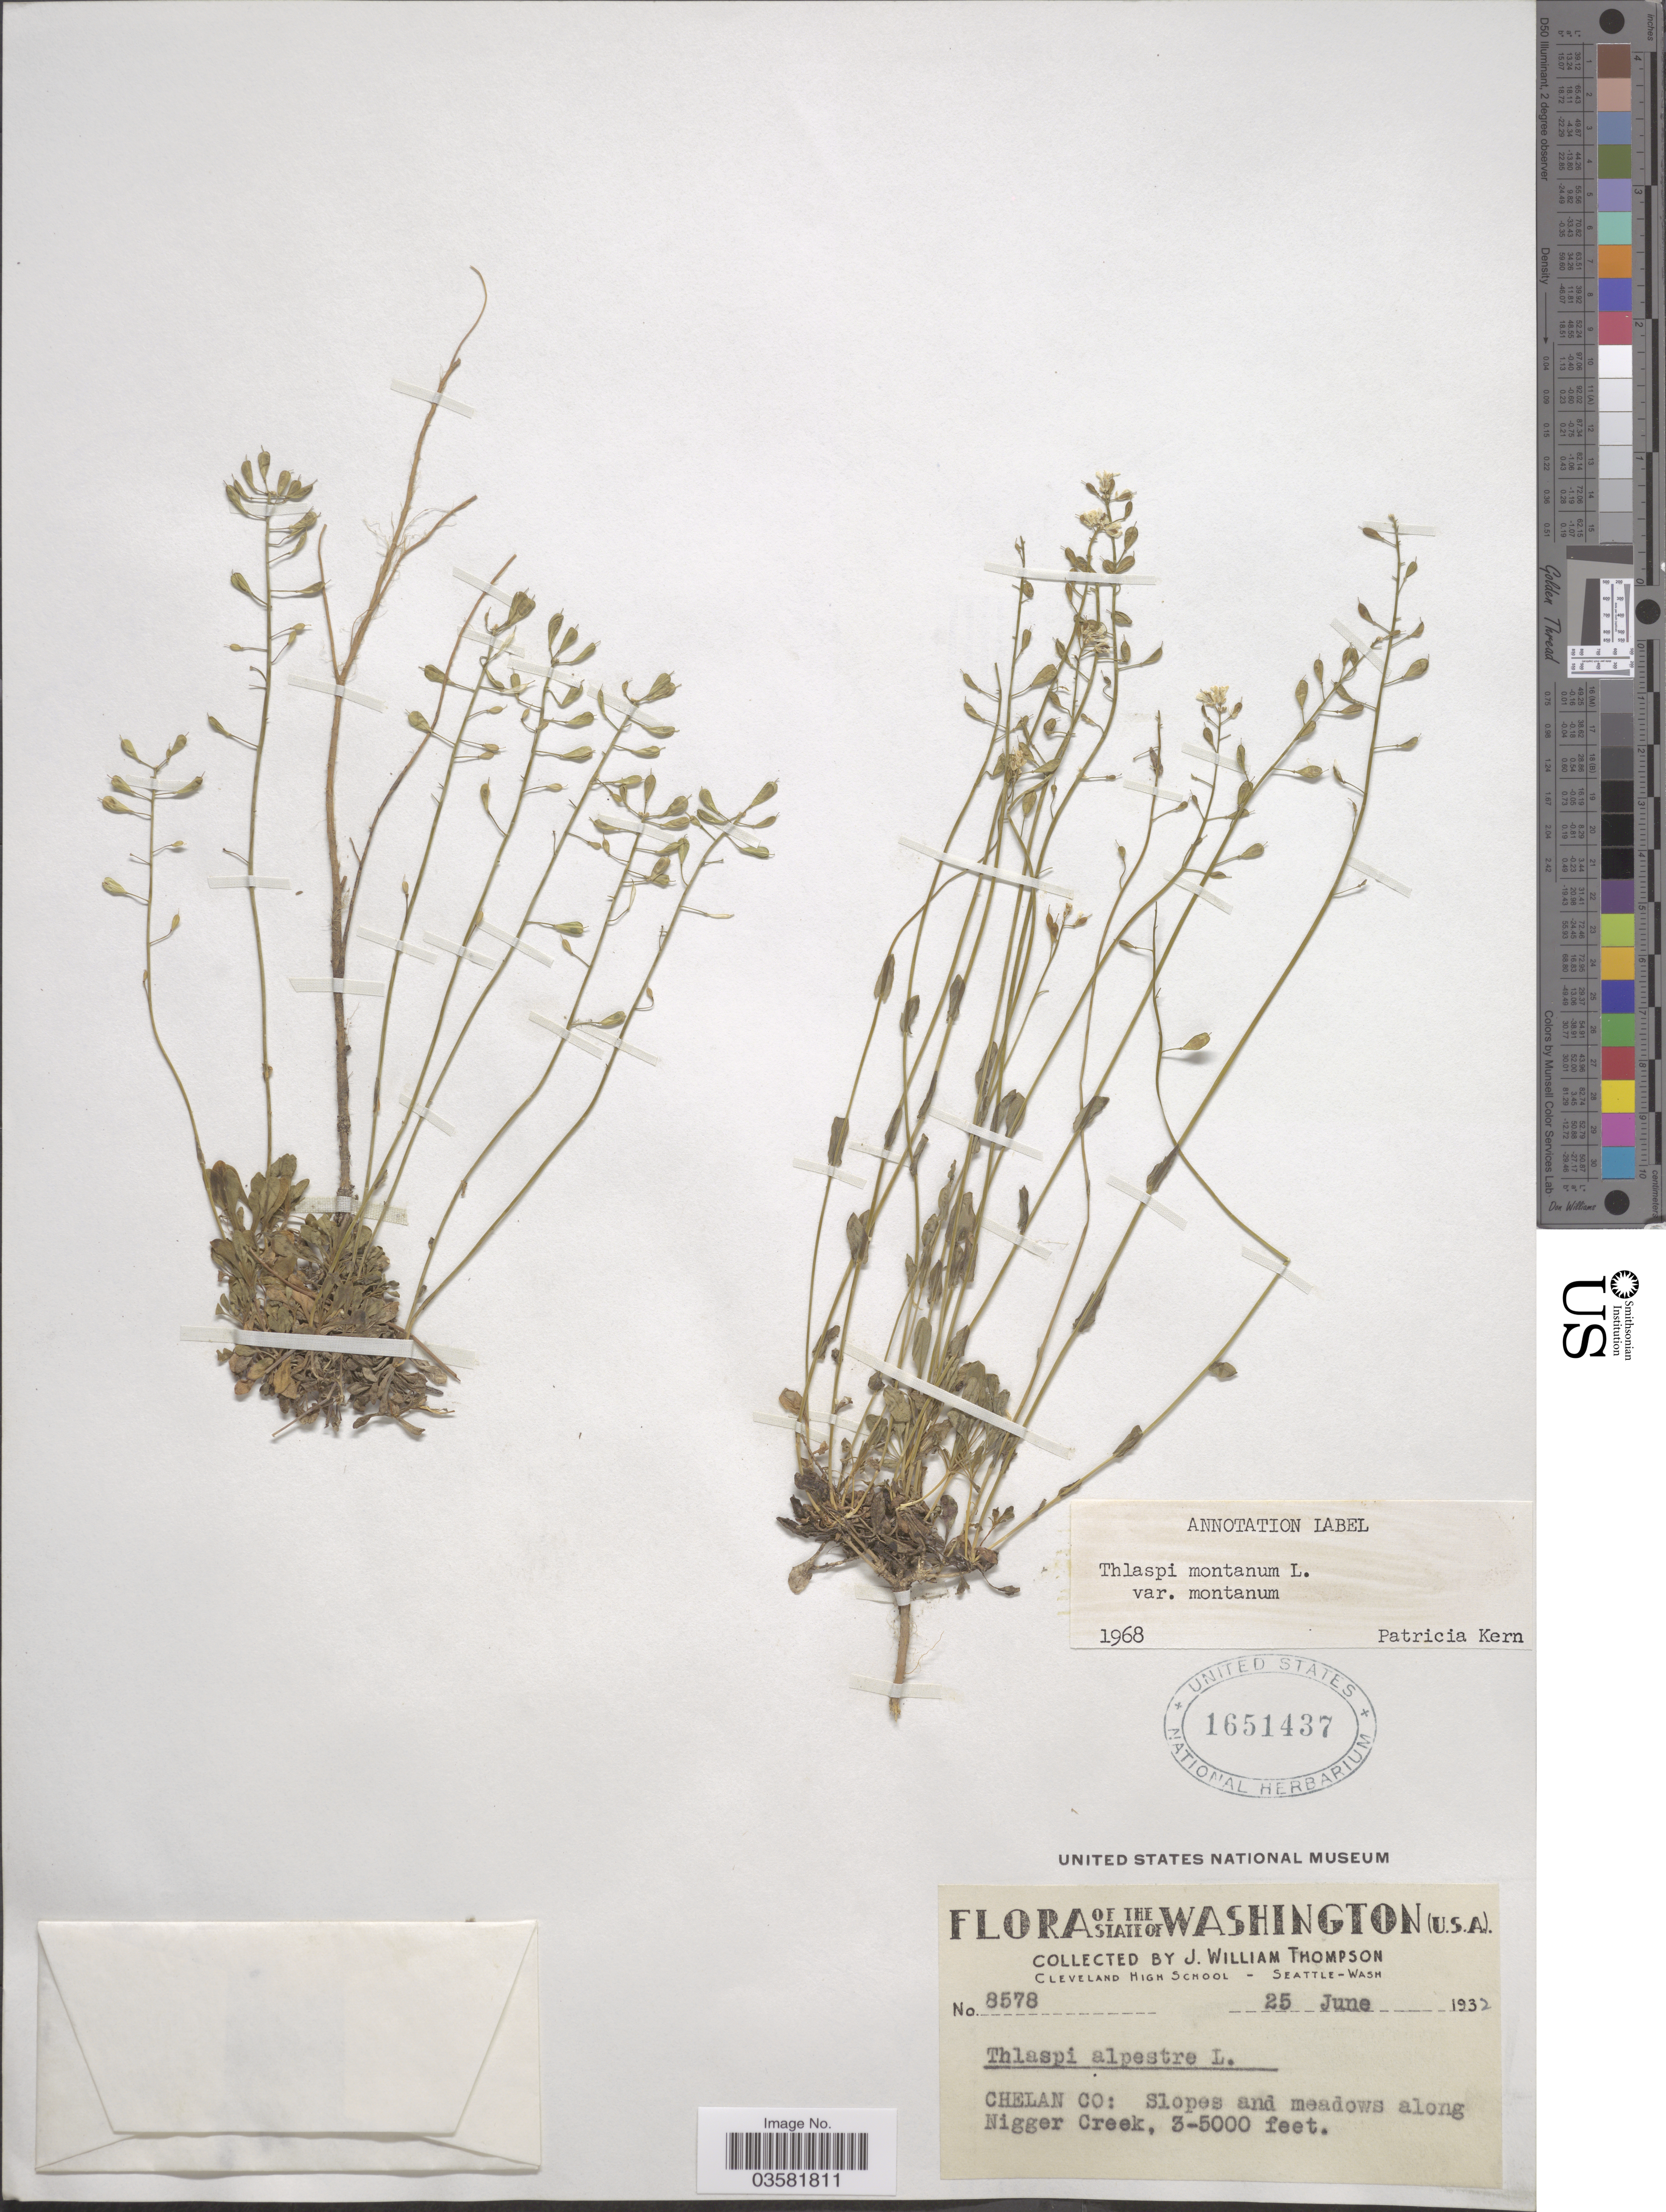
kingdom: Plantae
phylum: Tracheophyta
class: Magnoliopsida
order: Brassicales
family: Brassicaceae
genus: Thlaspi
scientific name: Thlaspi montanum var. montanum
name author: L.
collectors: J. W. Thompson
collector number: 8578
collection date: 1932-06-25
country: United States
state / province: Washington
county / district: Chelan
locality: Chelan Co: Slopes and meadows along Nigger Creek.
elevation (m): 914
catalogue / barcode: US 1651437